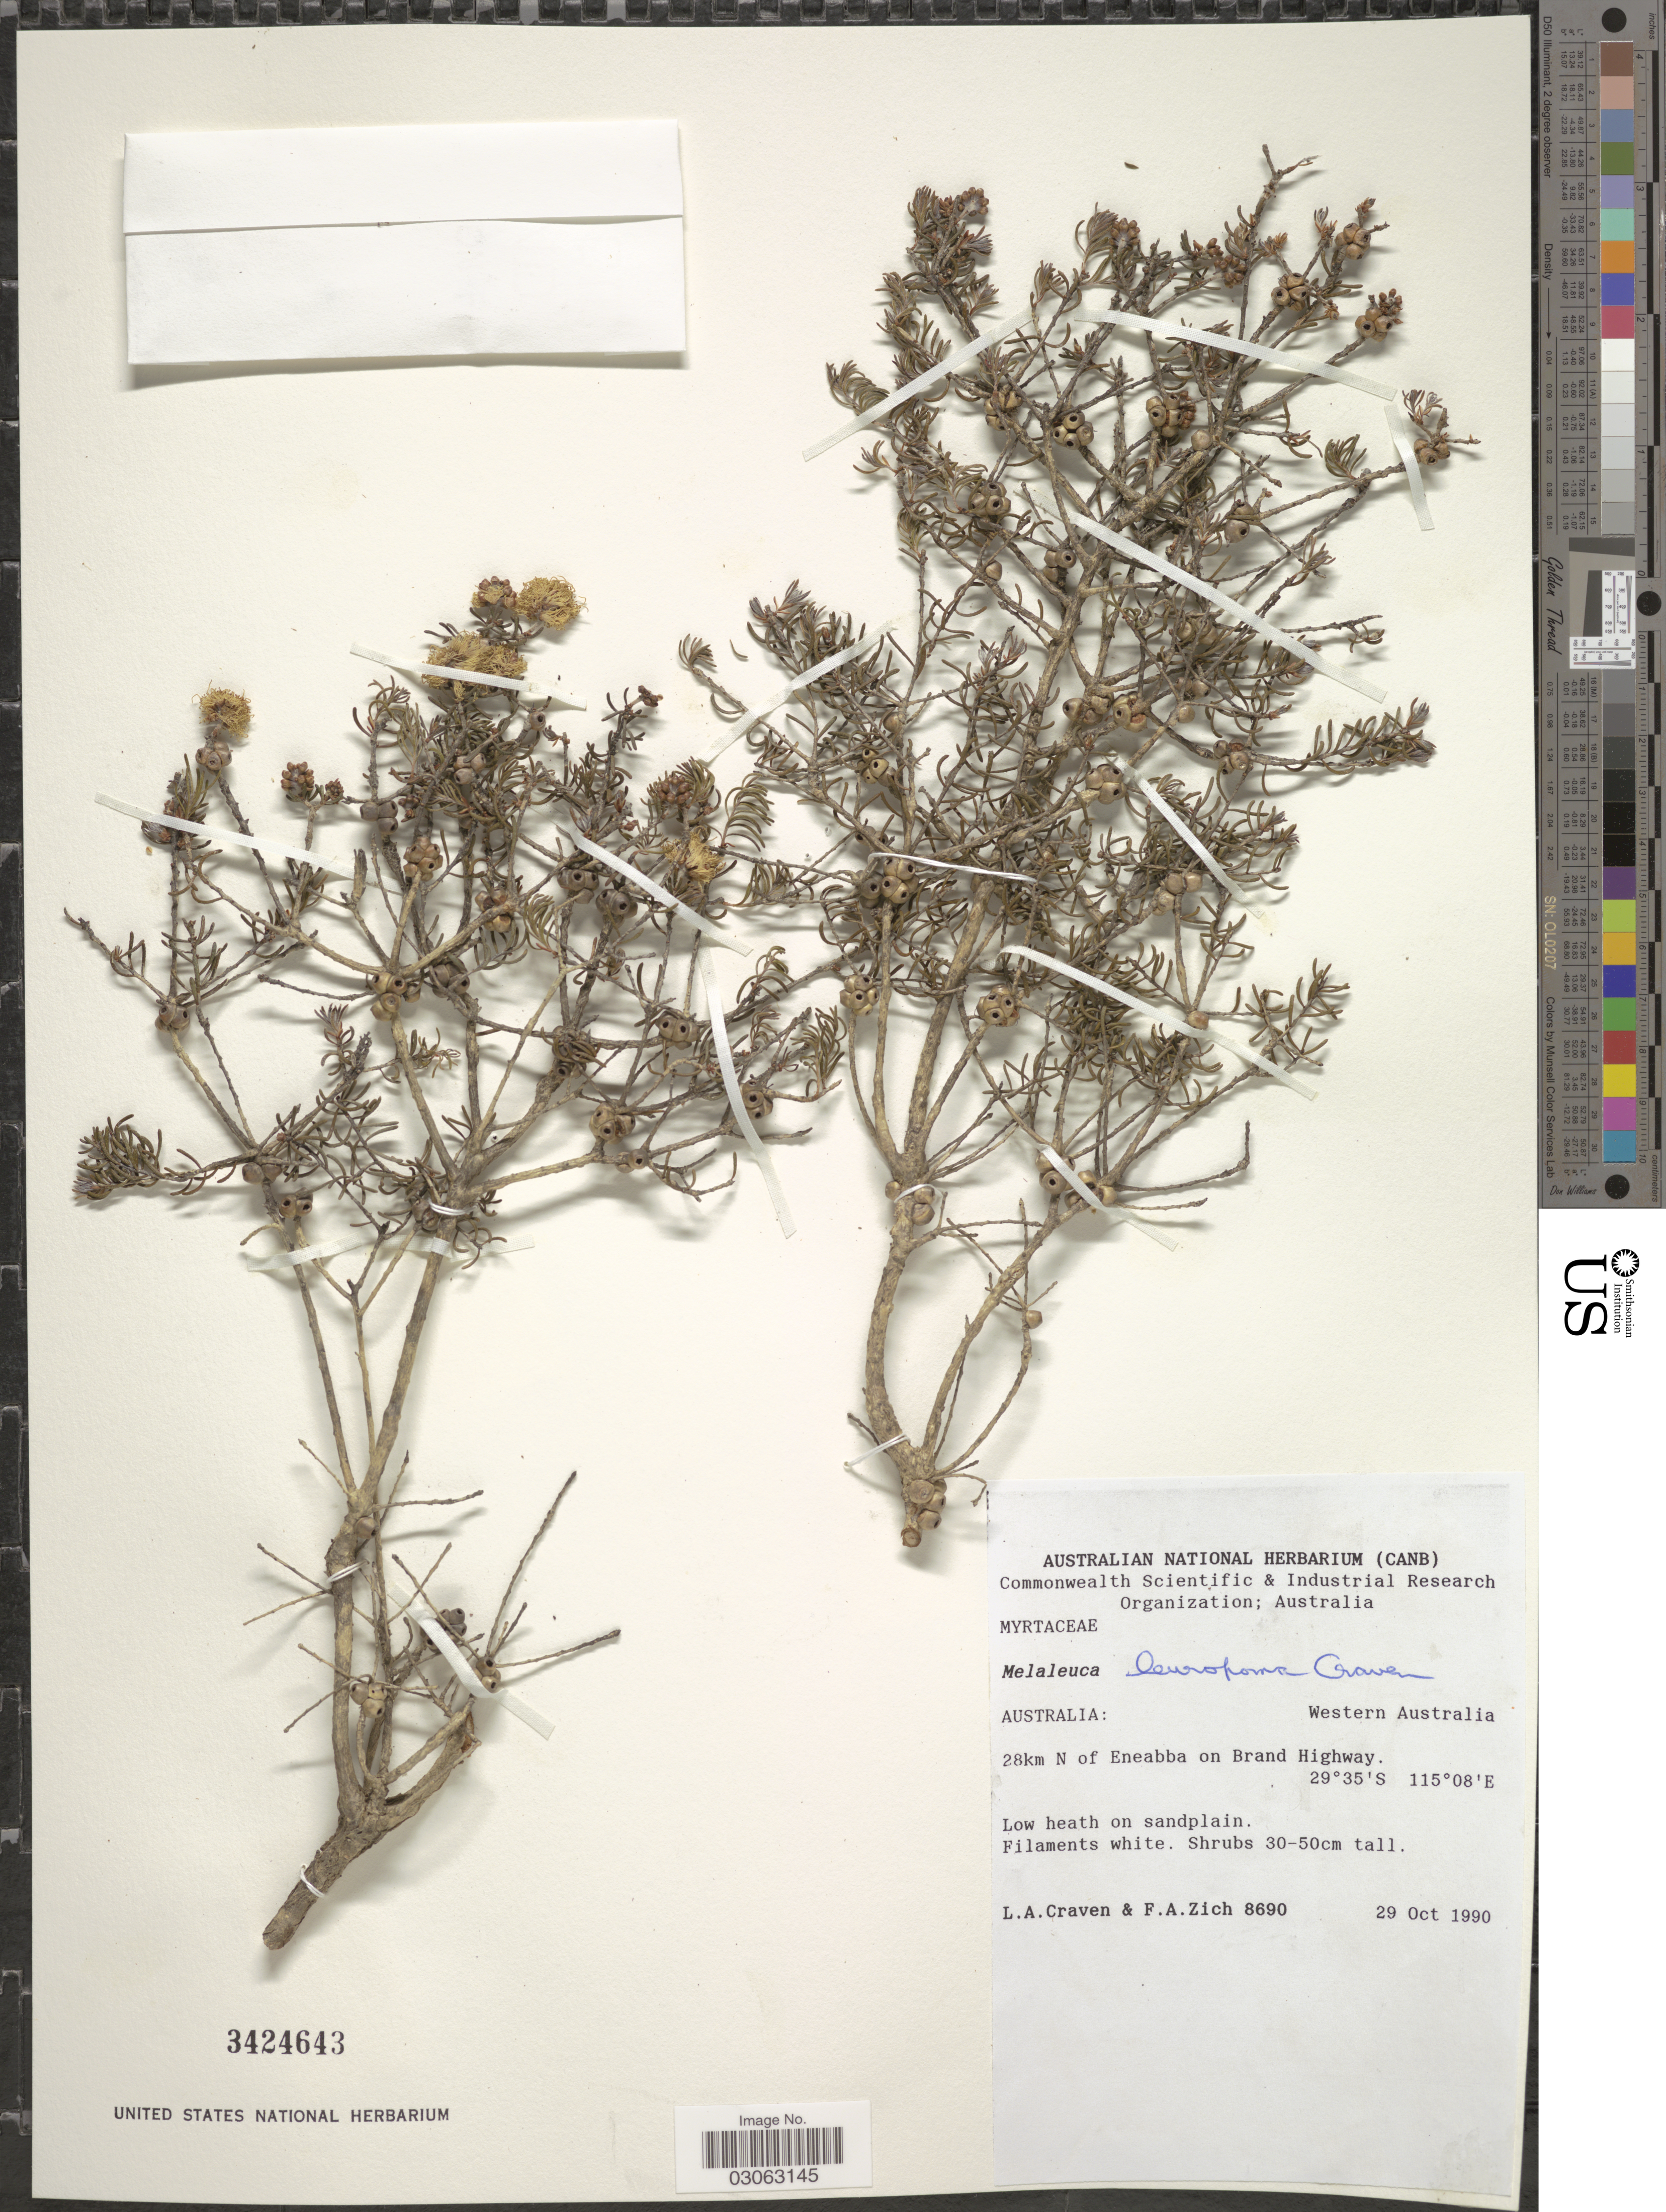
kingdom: Plantae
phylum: Tracheophyta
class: Magnoliopsida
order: Myrtales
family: Myrtaceae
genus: Melaleuca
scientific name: Melaleuca leuropoma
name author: Craven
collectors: L. A. Craven & F. Zich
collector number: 8690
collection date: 1990-10-29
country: Australia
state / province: Western Australia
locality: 28 km N of Eneabba on Brand Highway.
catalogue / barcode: US 3424643